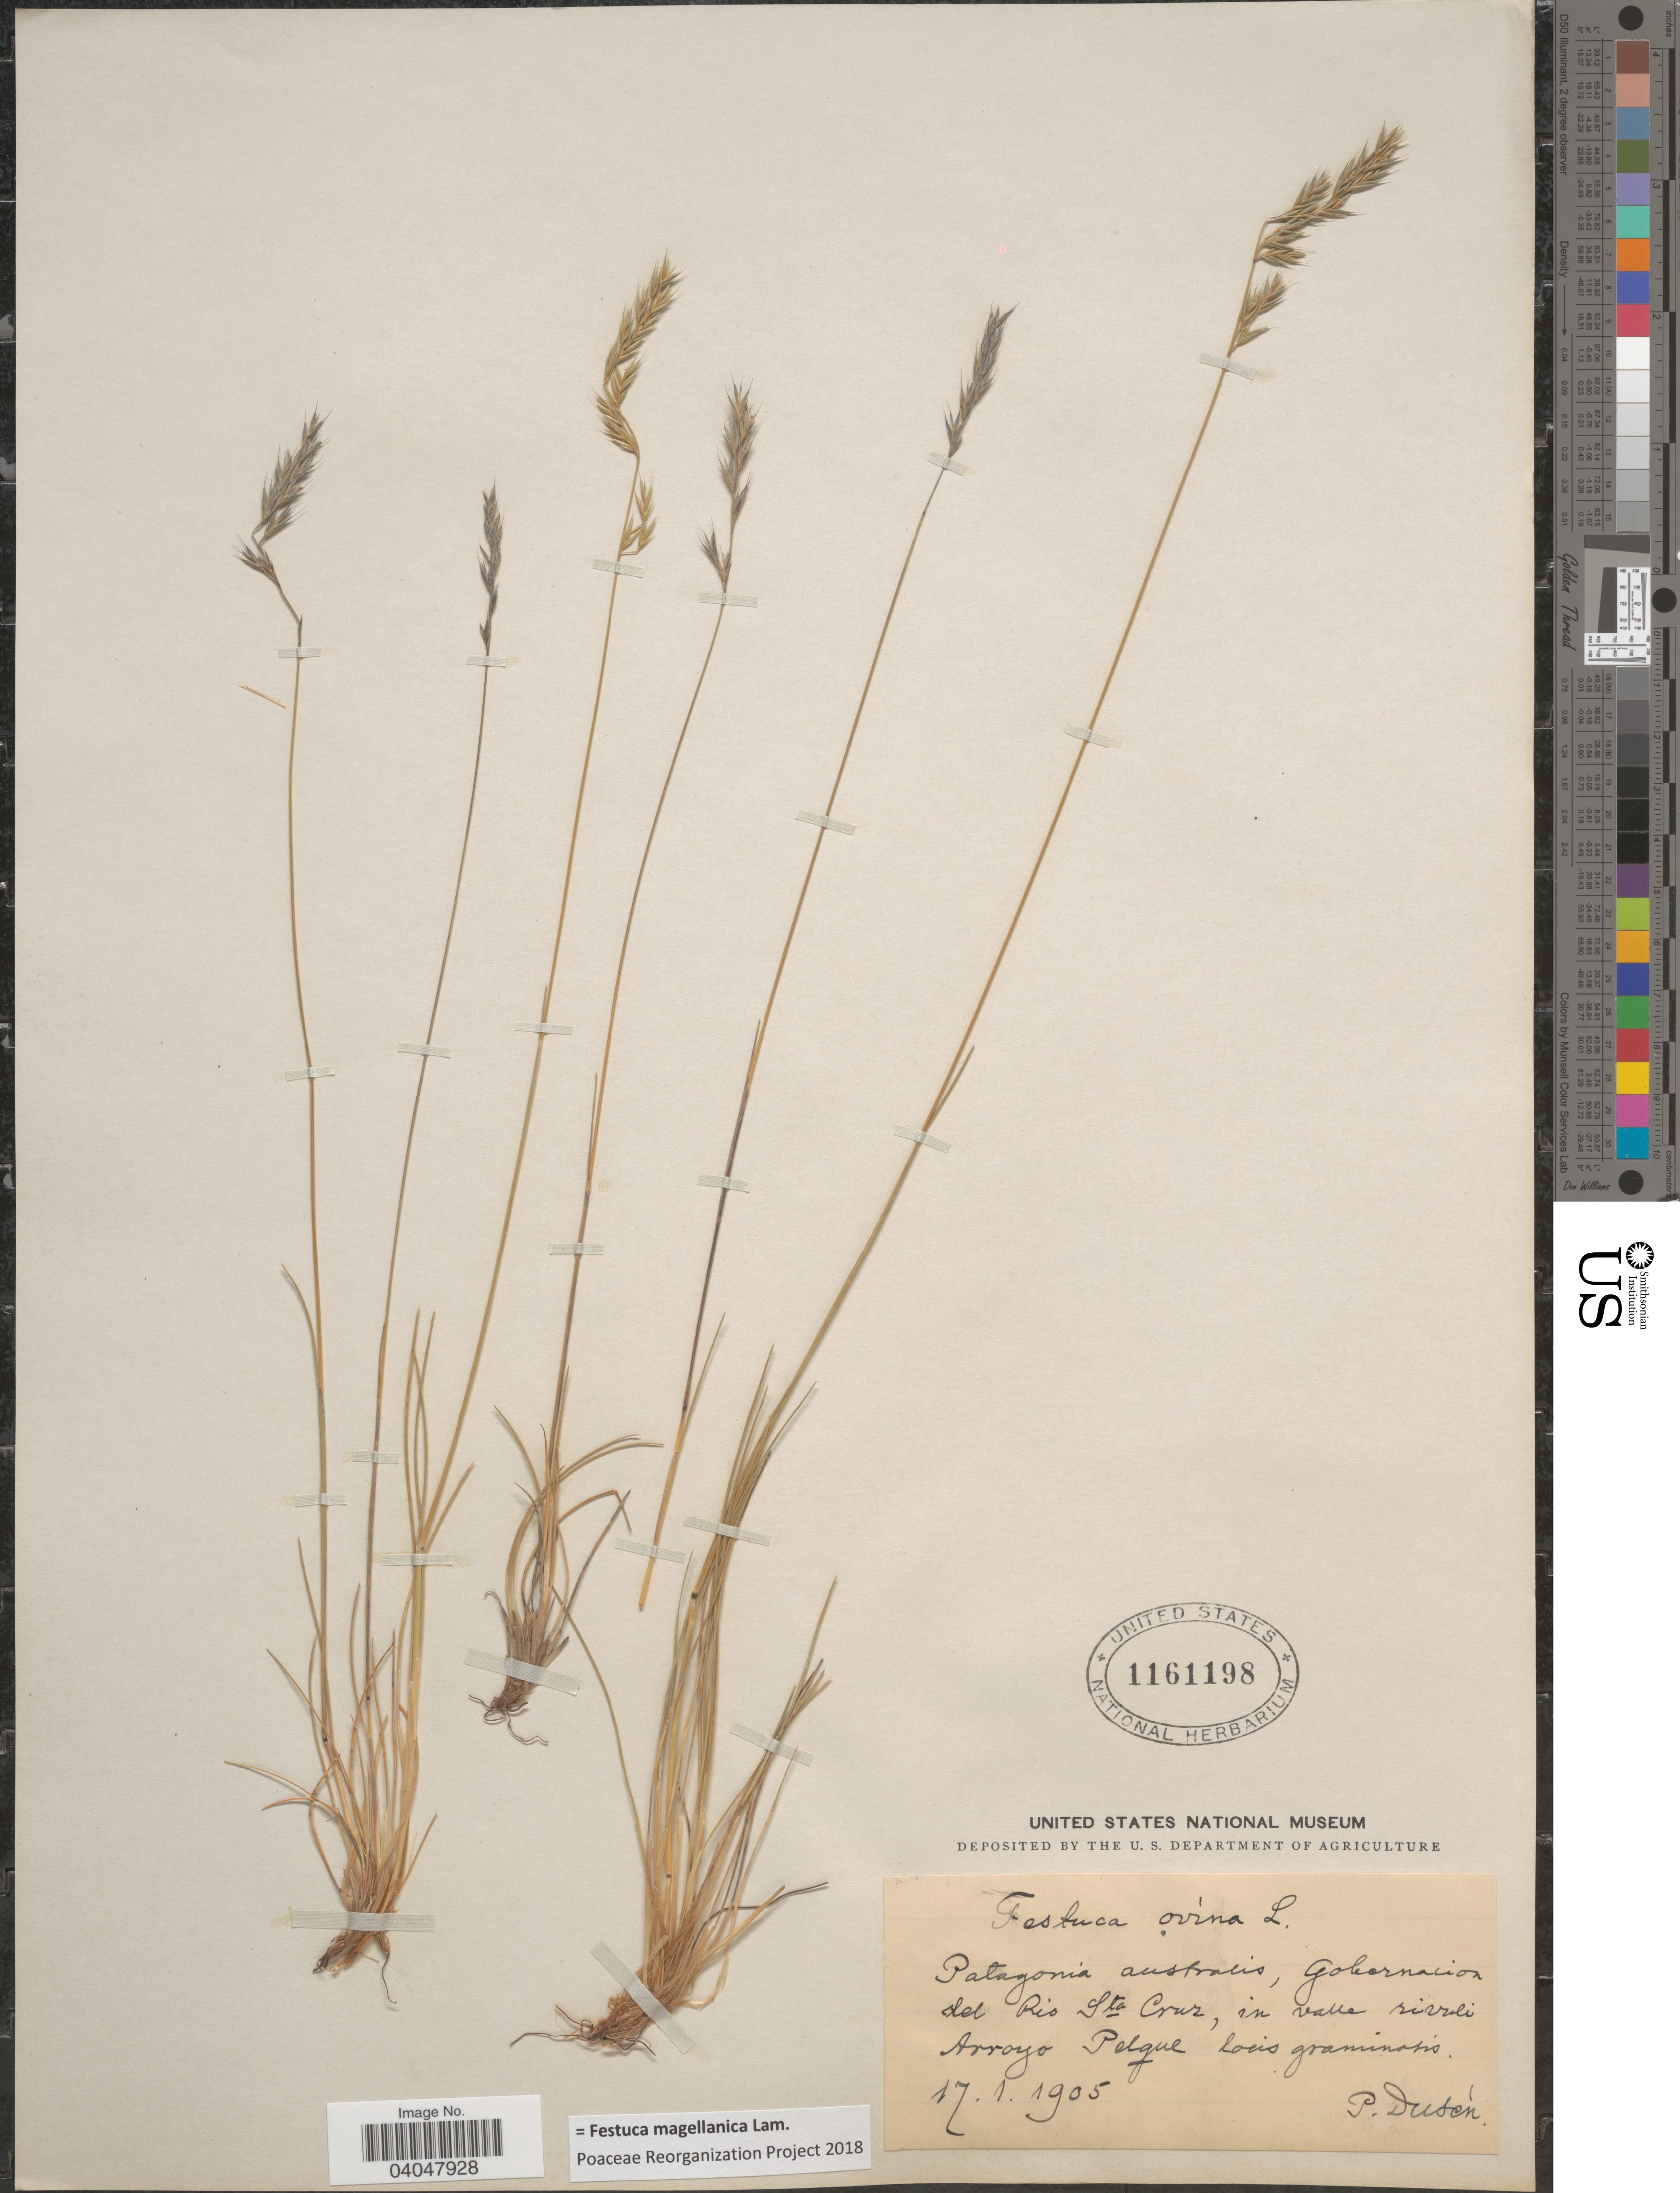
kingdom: Plantae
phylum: Tracheophyta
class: Liliopsida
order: Poales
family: Poaceae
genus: Festuca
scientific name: Festuca magellanica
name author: Lam.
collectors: P. Dusén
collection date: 1905-01-17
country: Argentina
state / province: Santa Cruz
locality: Patagonia australis, Gobernacion del Rio Sta Cruz, in valle rivali Arroyo Pelque locis graminosis.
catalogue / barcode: US 1161198